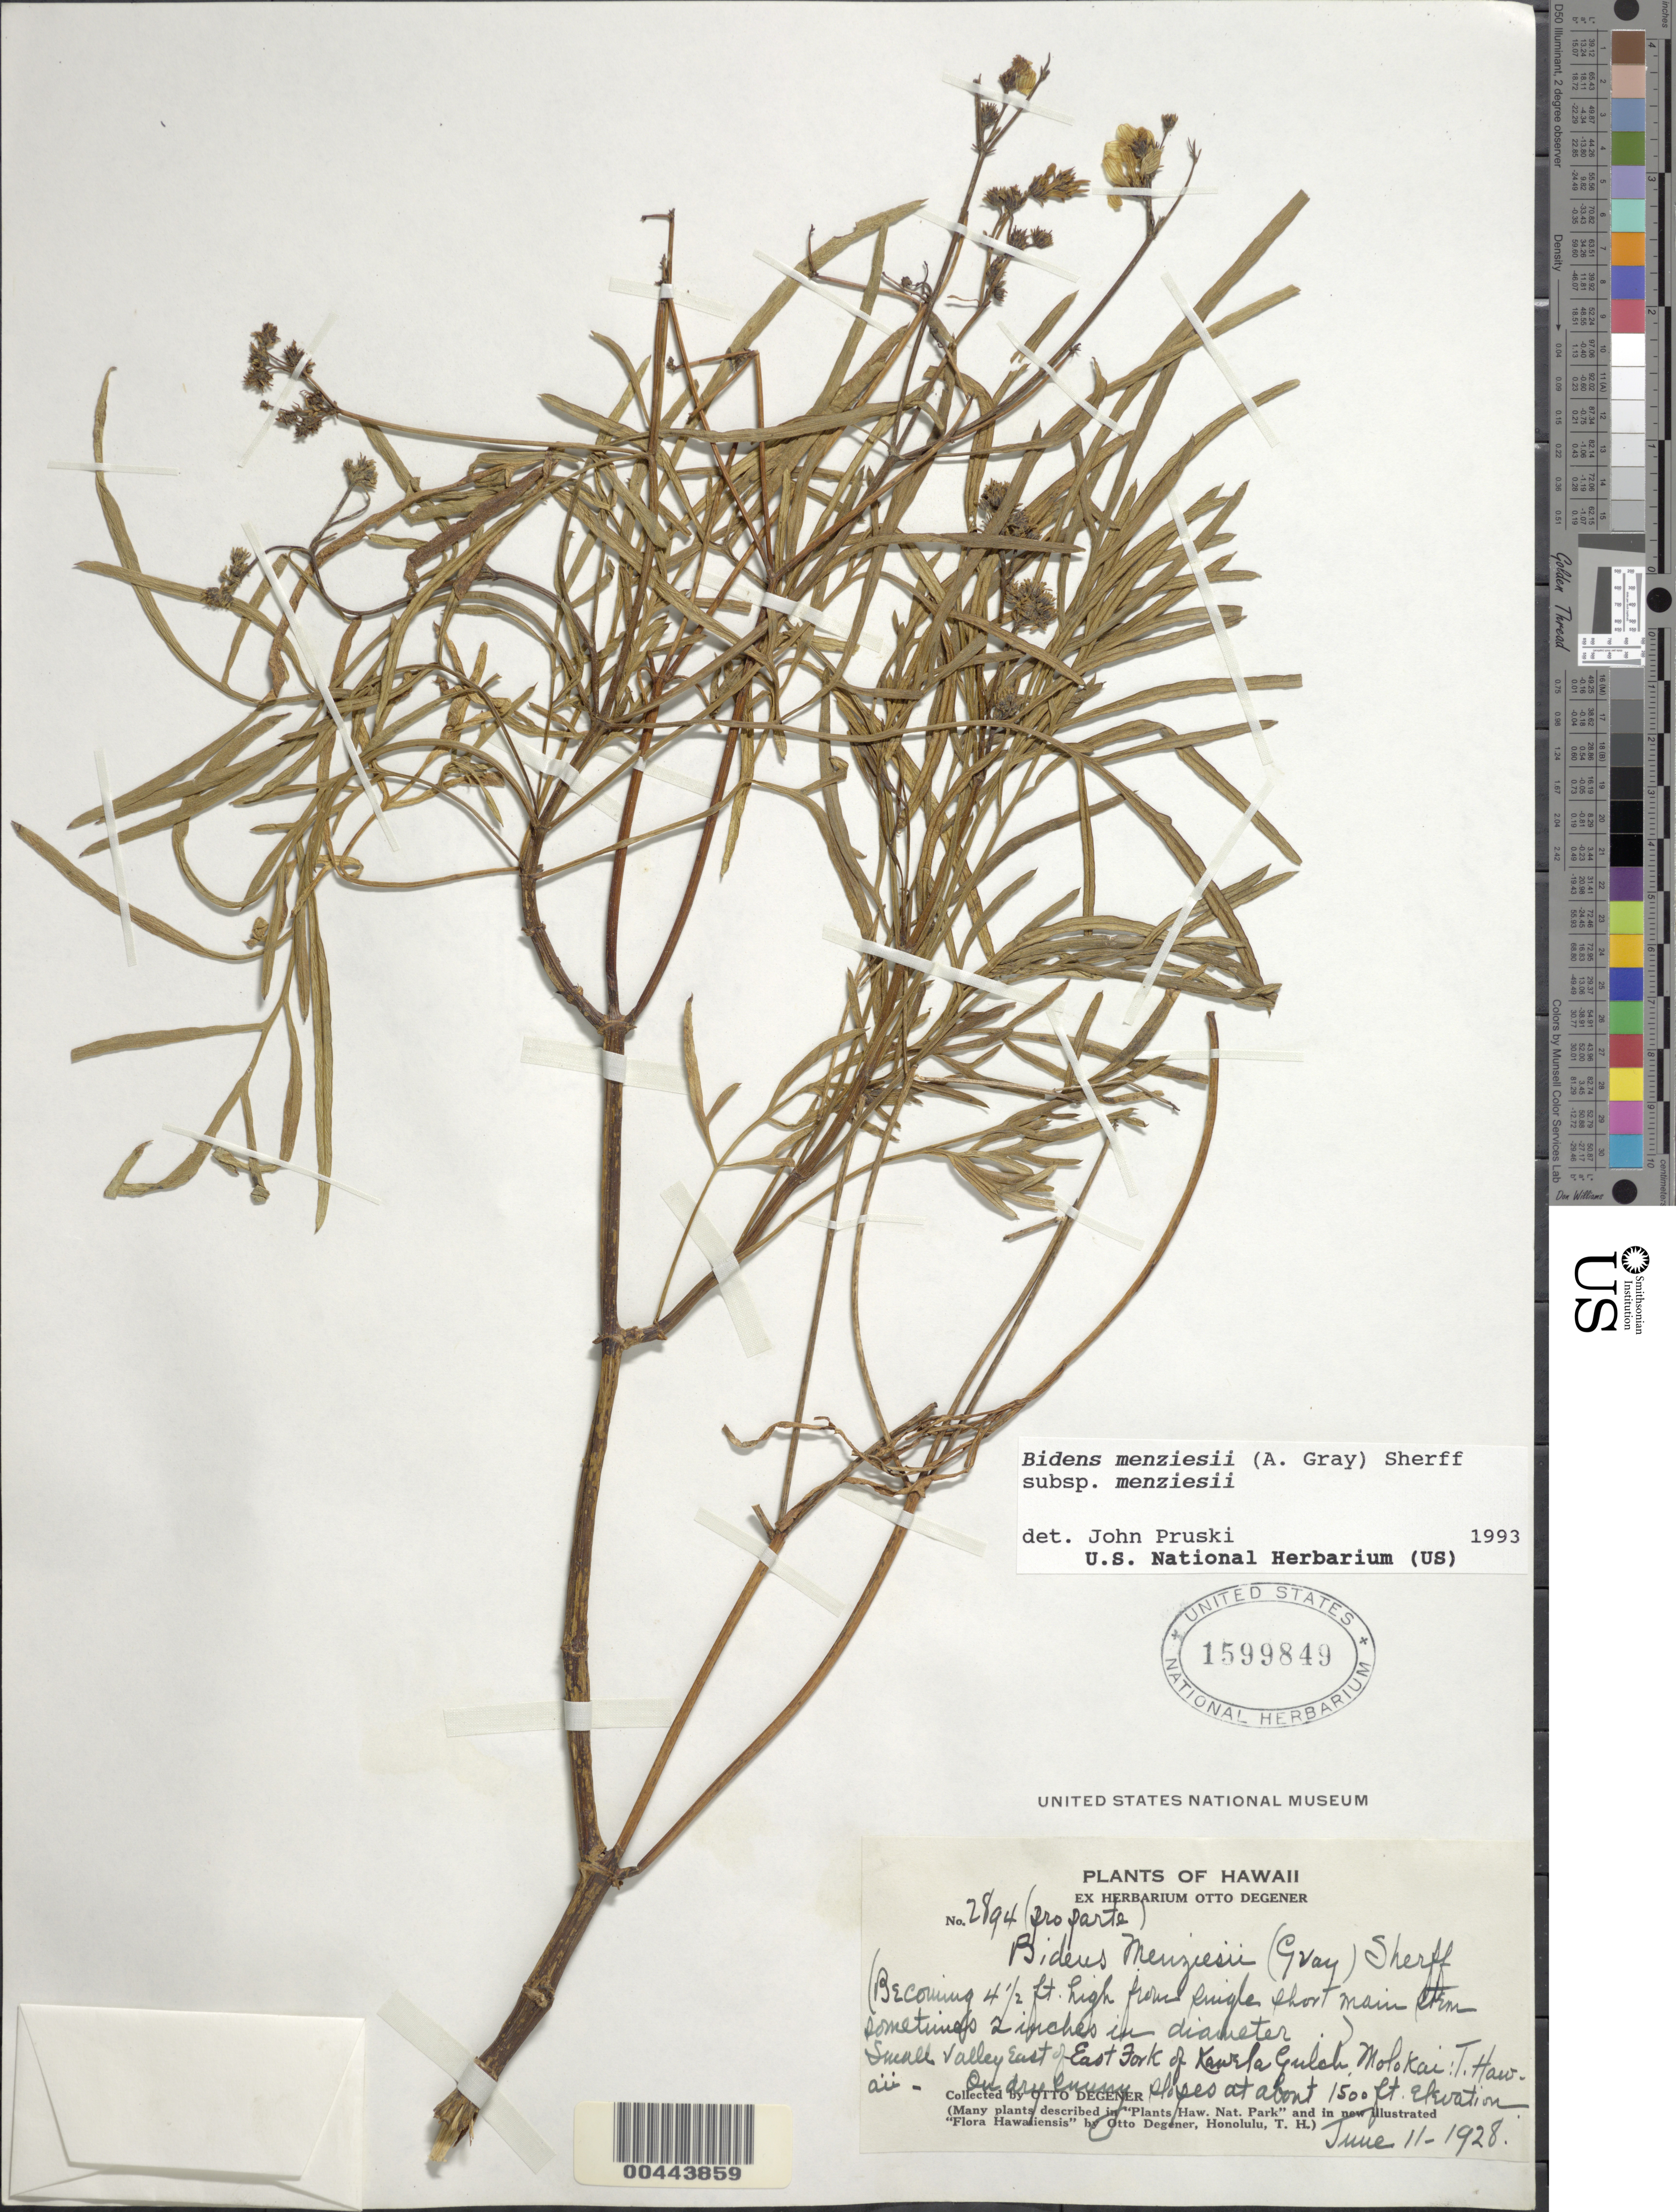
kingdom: Plantae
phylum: Tracheophyta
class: Magnoliopsida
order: Asterales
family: Asteraceae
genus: Bidens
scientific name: Bidens menziesii subsp. menziesii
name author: (A. Gray) Sherff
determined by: Pruski, J. F.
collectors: O. Degener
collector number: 2894(p.p.)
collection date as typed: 11 Jun 1928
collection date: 1928-06-11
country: United States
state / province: Hawaii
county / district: Maui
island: Moloka'i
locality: Small valley E of East Fork of Kawela Gulch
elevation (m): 457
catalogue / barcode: US 1599849